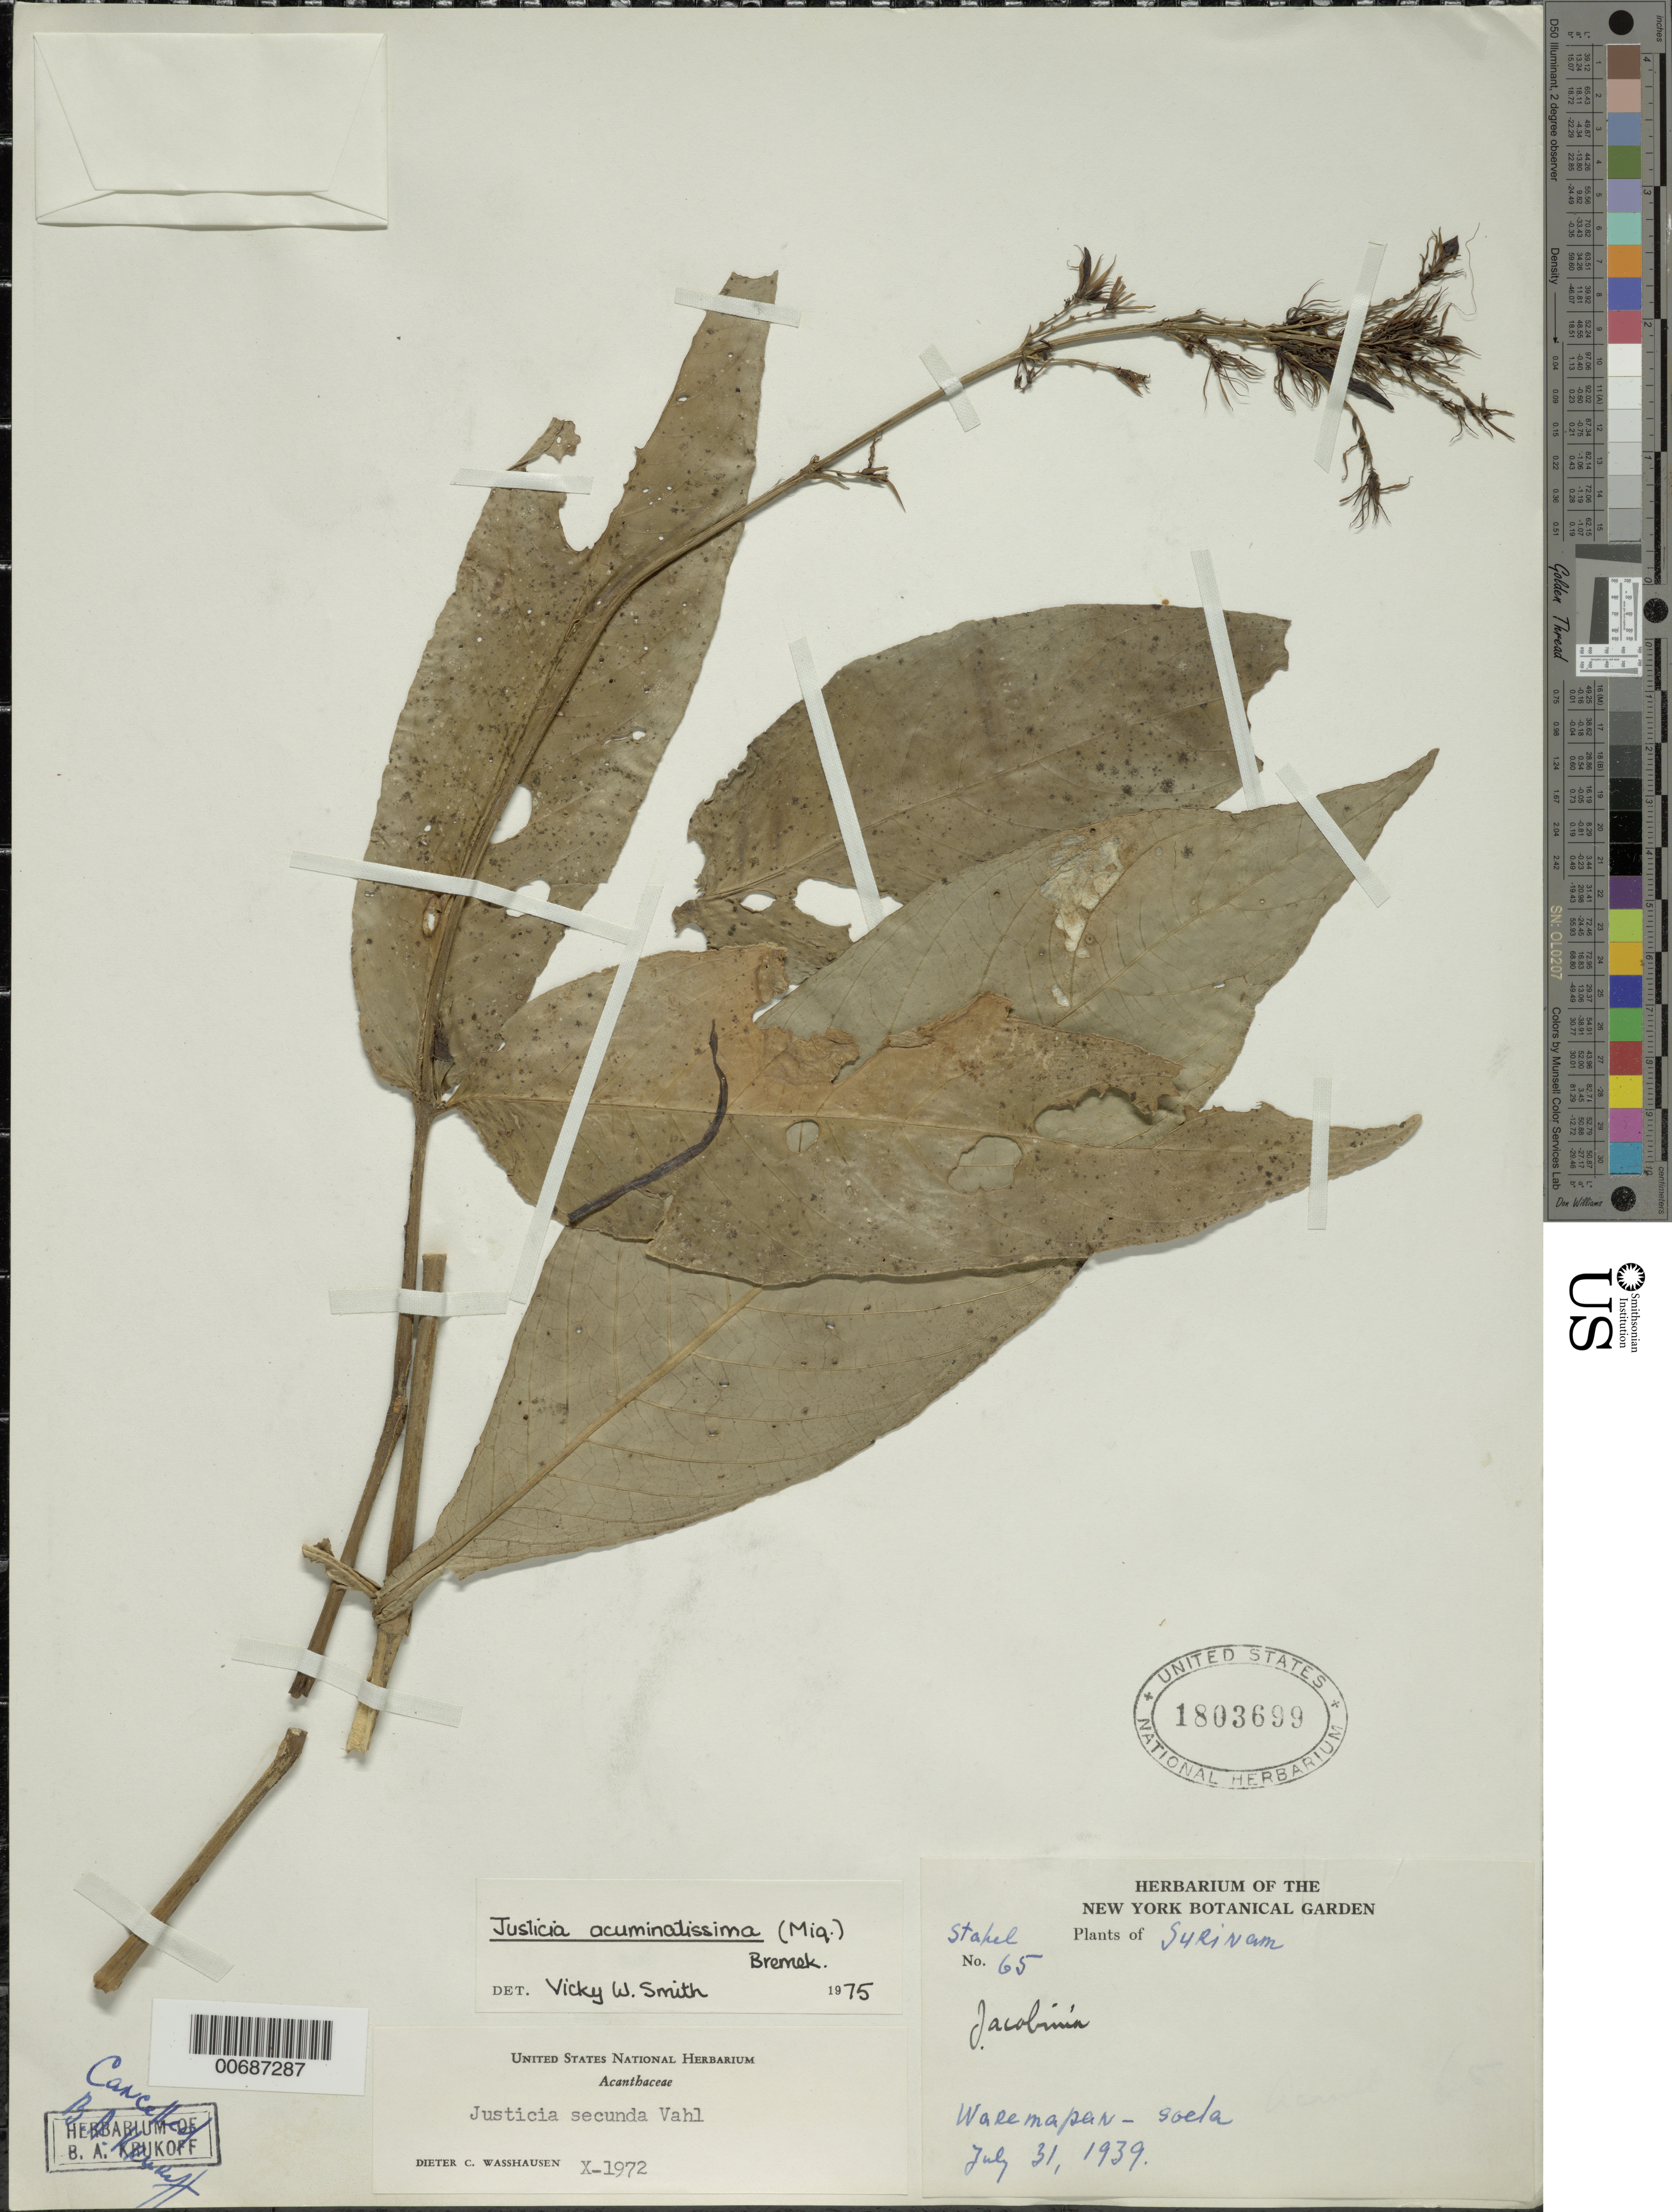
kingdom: Plantae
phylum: Tracheophyta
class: Magnoliopsida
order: Lamiales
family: Acanthaceae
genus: Justicia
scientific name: Justicia acuminatissima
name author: (Miq.) Bremek.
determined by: Smith, V. W.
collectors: G. Stahel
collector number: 65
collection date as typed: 31-Jul-39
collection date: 1939-07-31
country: Suriname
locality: Waremapan-Soela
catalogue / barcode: US 1803699